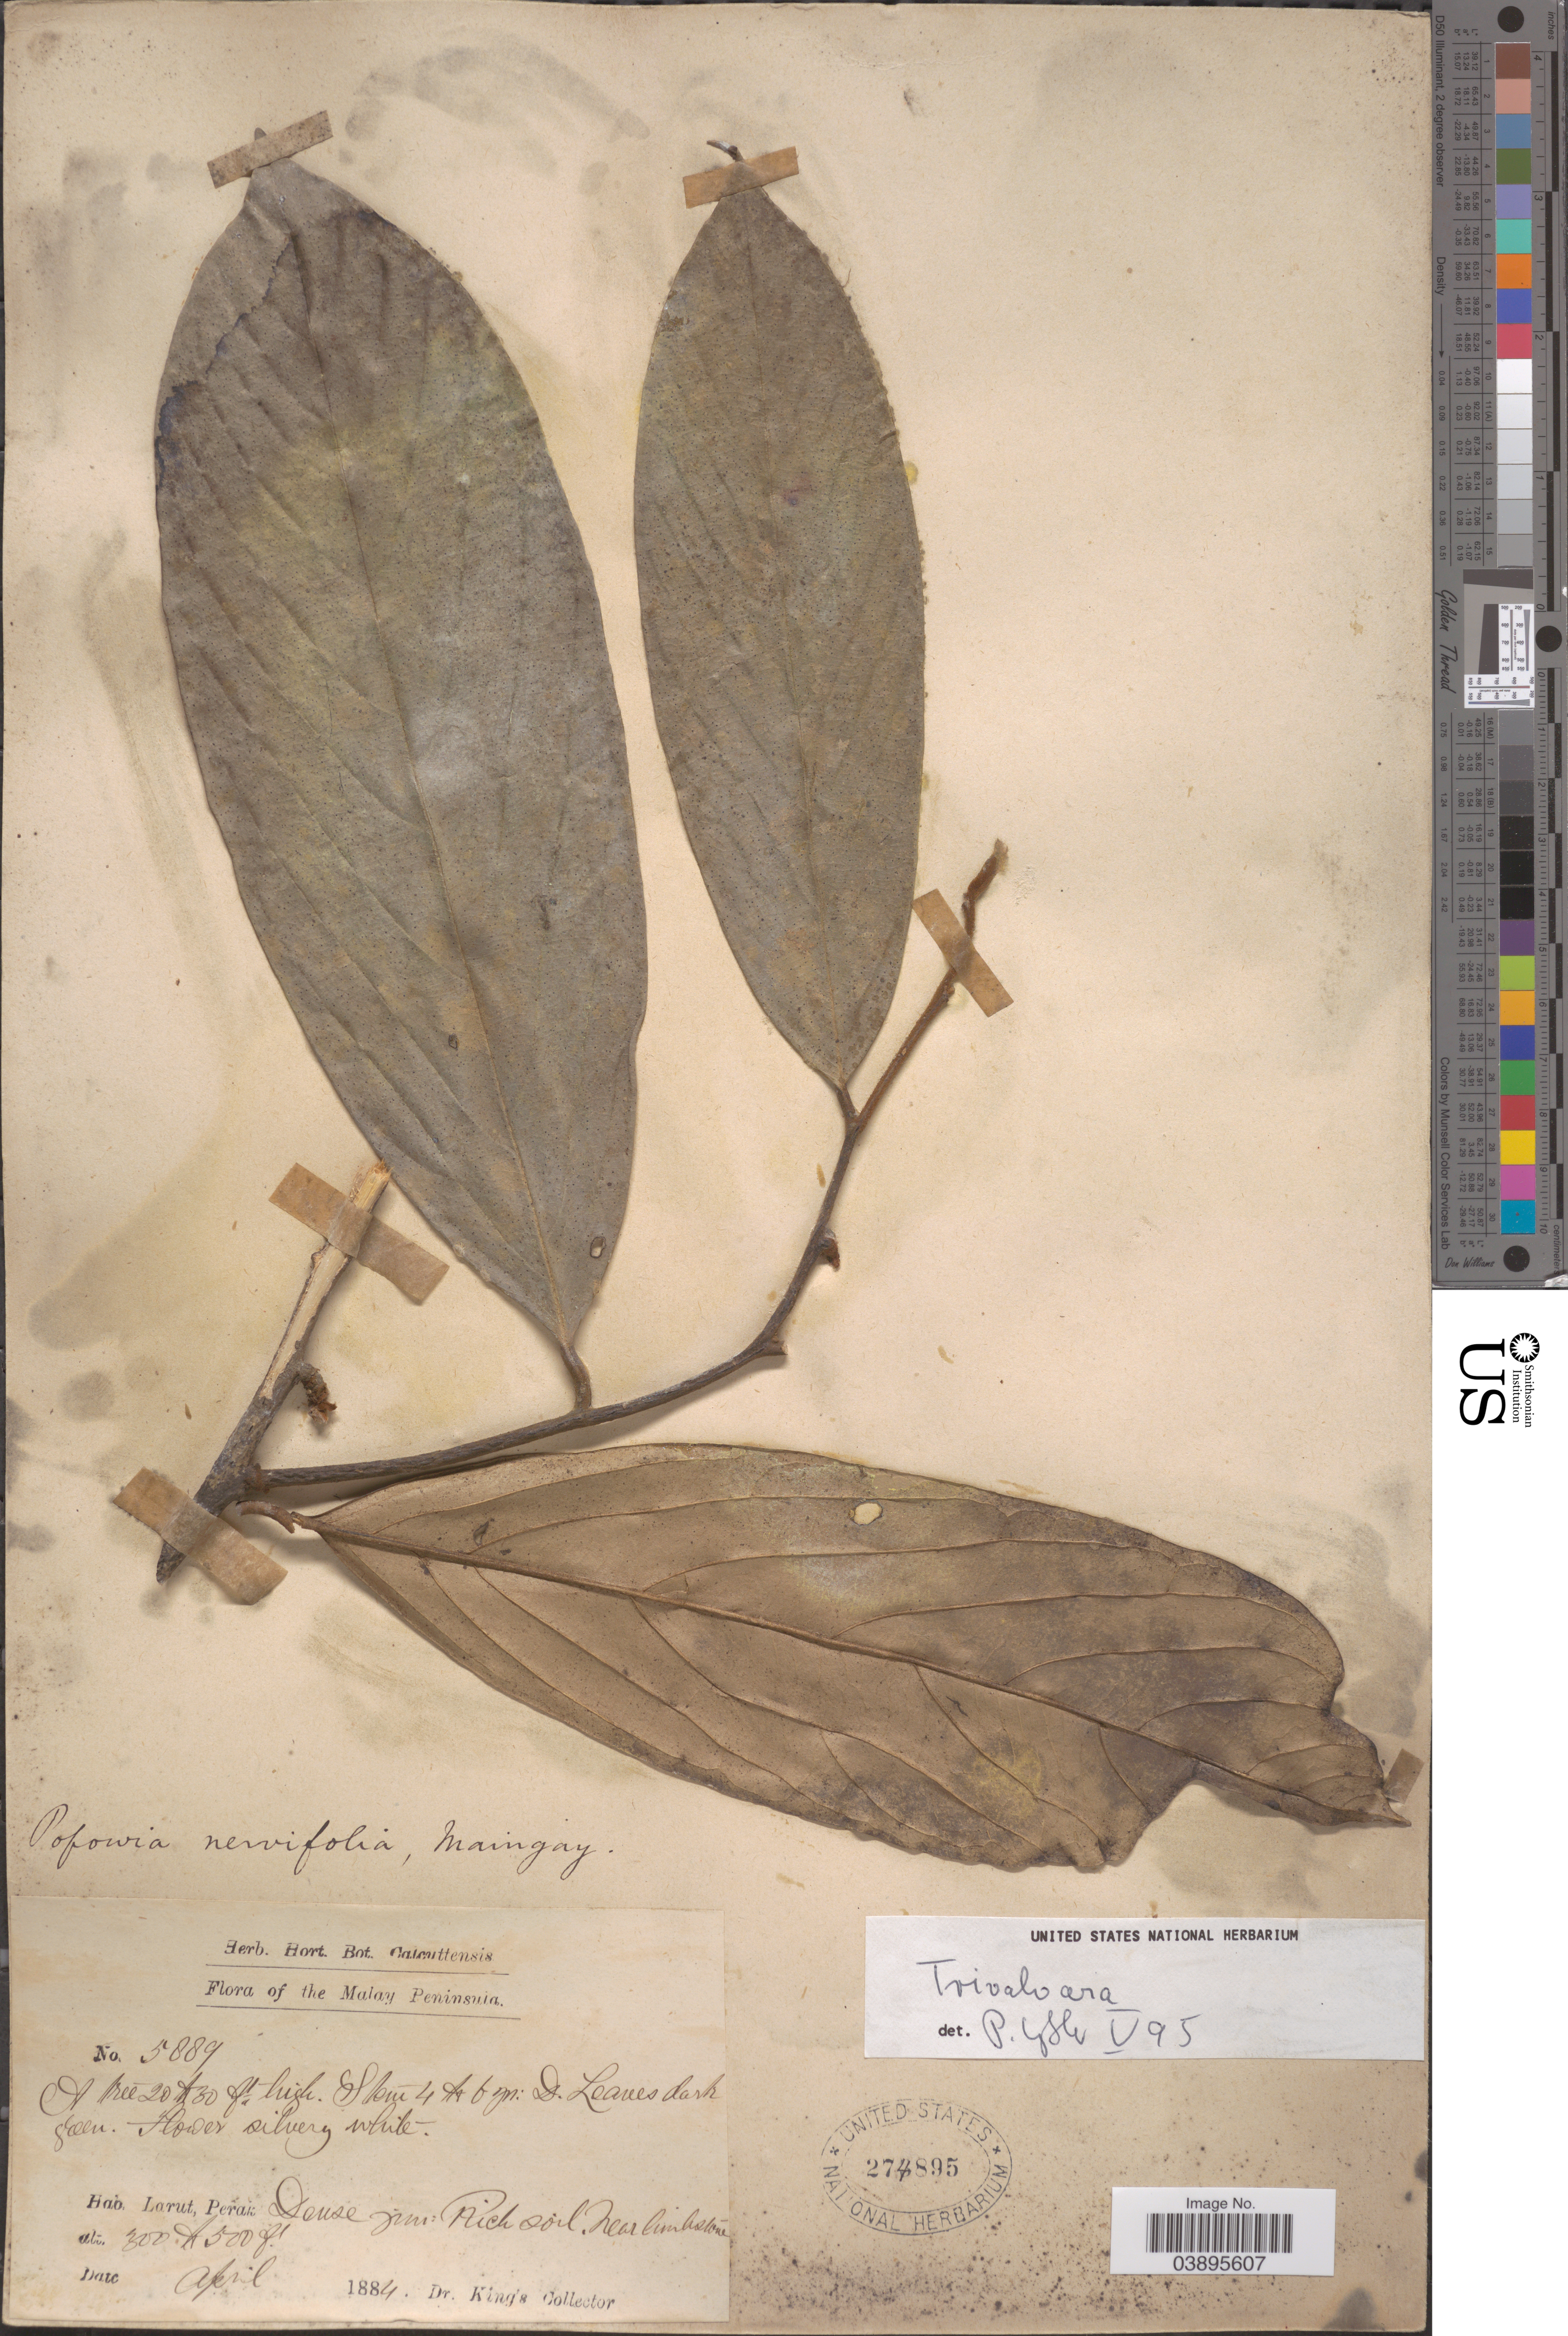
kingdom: Plantae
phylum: Tracheophyta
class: Magnoliopsida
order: Magnoliales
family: Annonaceae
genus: Trivalvaria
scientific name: Trivalvaria macrophylla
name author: (Blume) Miq.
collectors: Dr. King's collector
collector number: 5889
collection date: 1884-04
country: Malaysia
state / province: Perak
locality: The Malay Peninsula. Larut. Near limestone.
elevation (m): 91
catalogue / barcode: US 274895